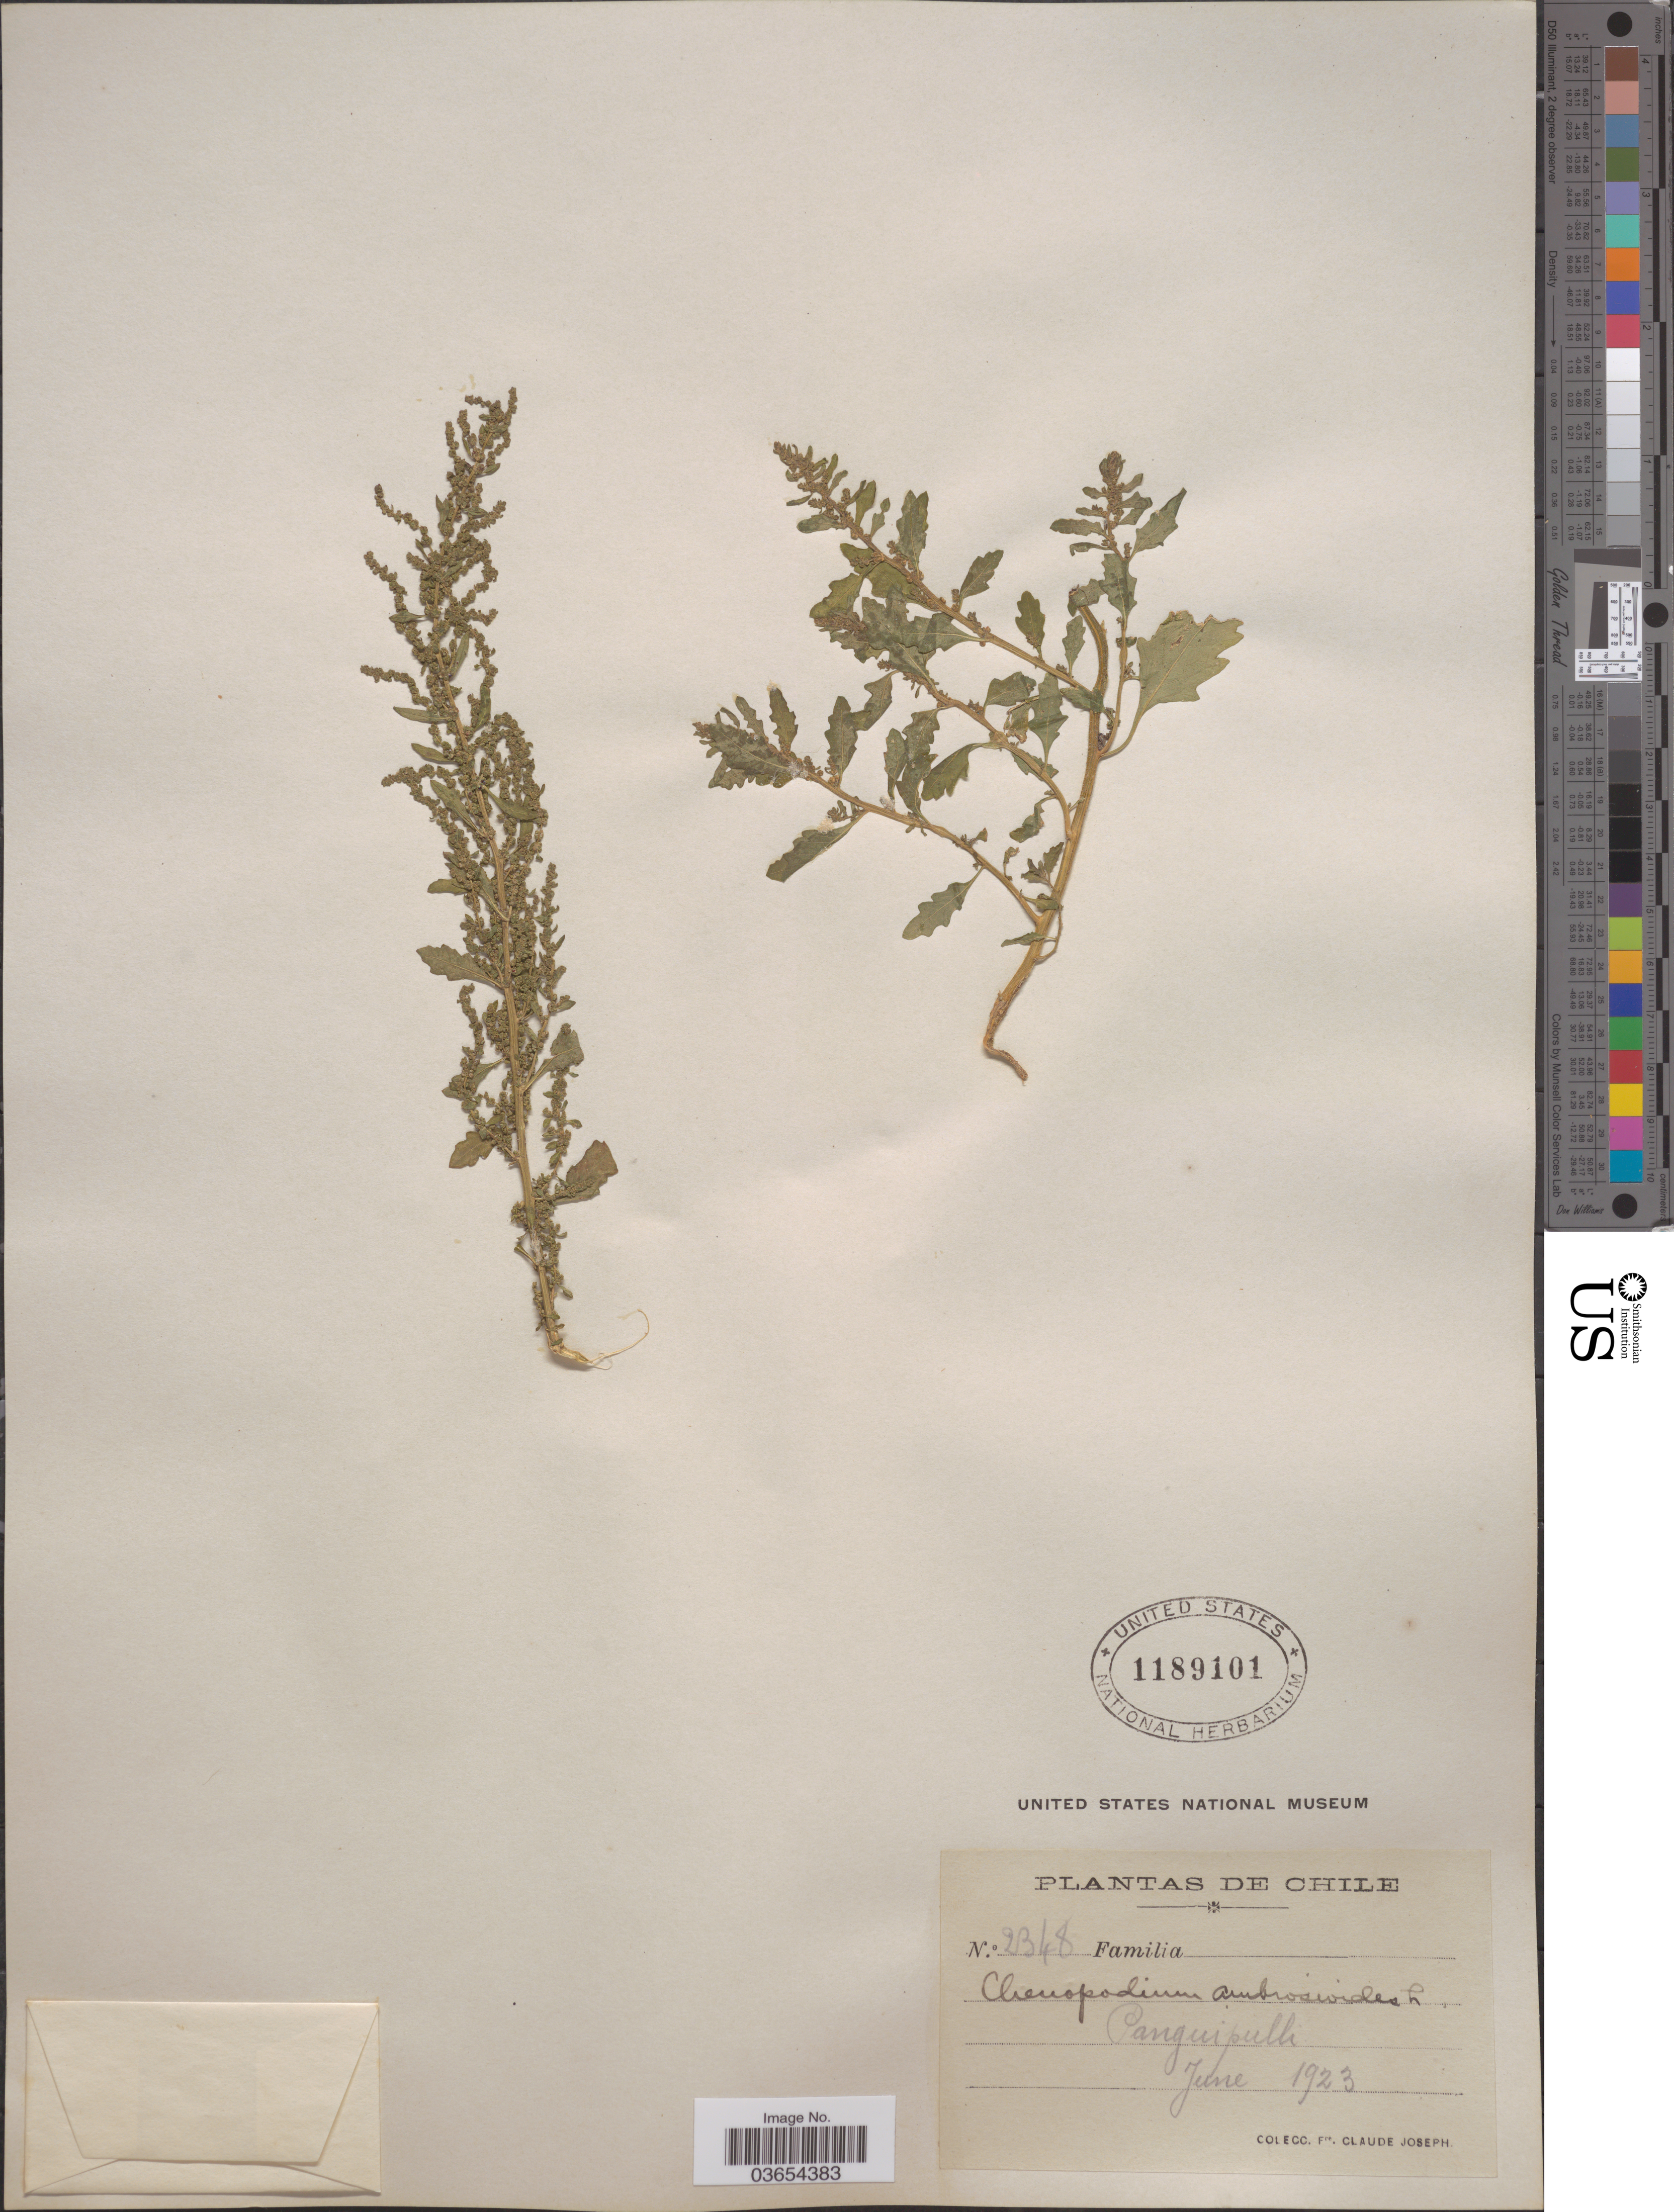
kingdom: Plantae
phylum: Tracheophyta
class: Magnoliopsida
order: Caryophyllales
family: Amaranthaceae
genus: Chenopodium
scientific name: Chenopodium ambrosioides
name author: L.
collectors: Bro. Claude-Joseph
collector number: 2348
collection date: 1923-06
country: Chile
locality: Panguipulli.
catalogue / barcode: US 1189101